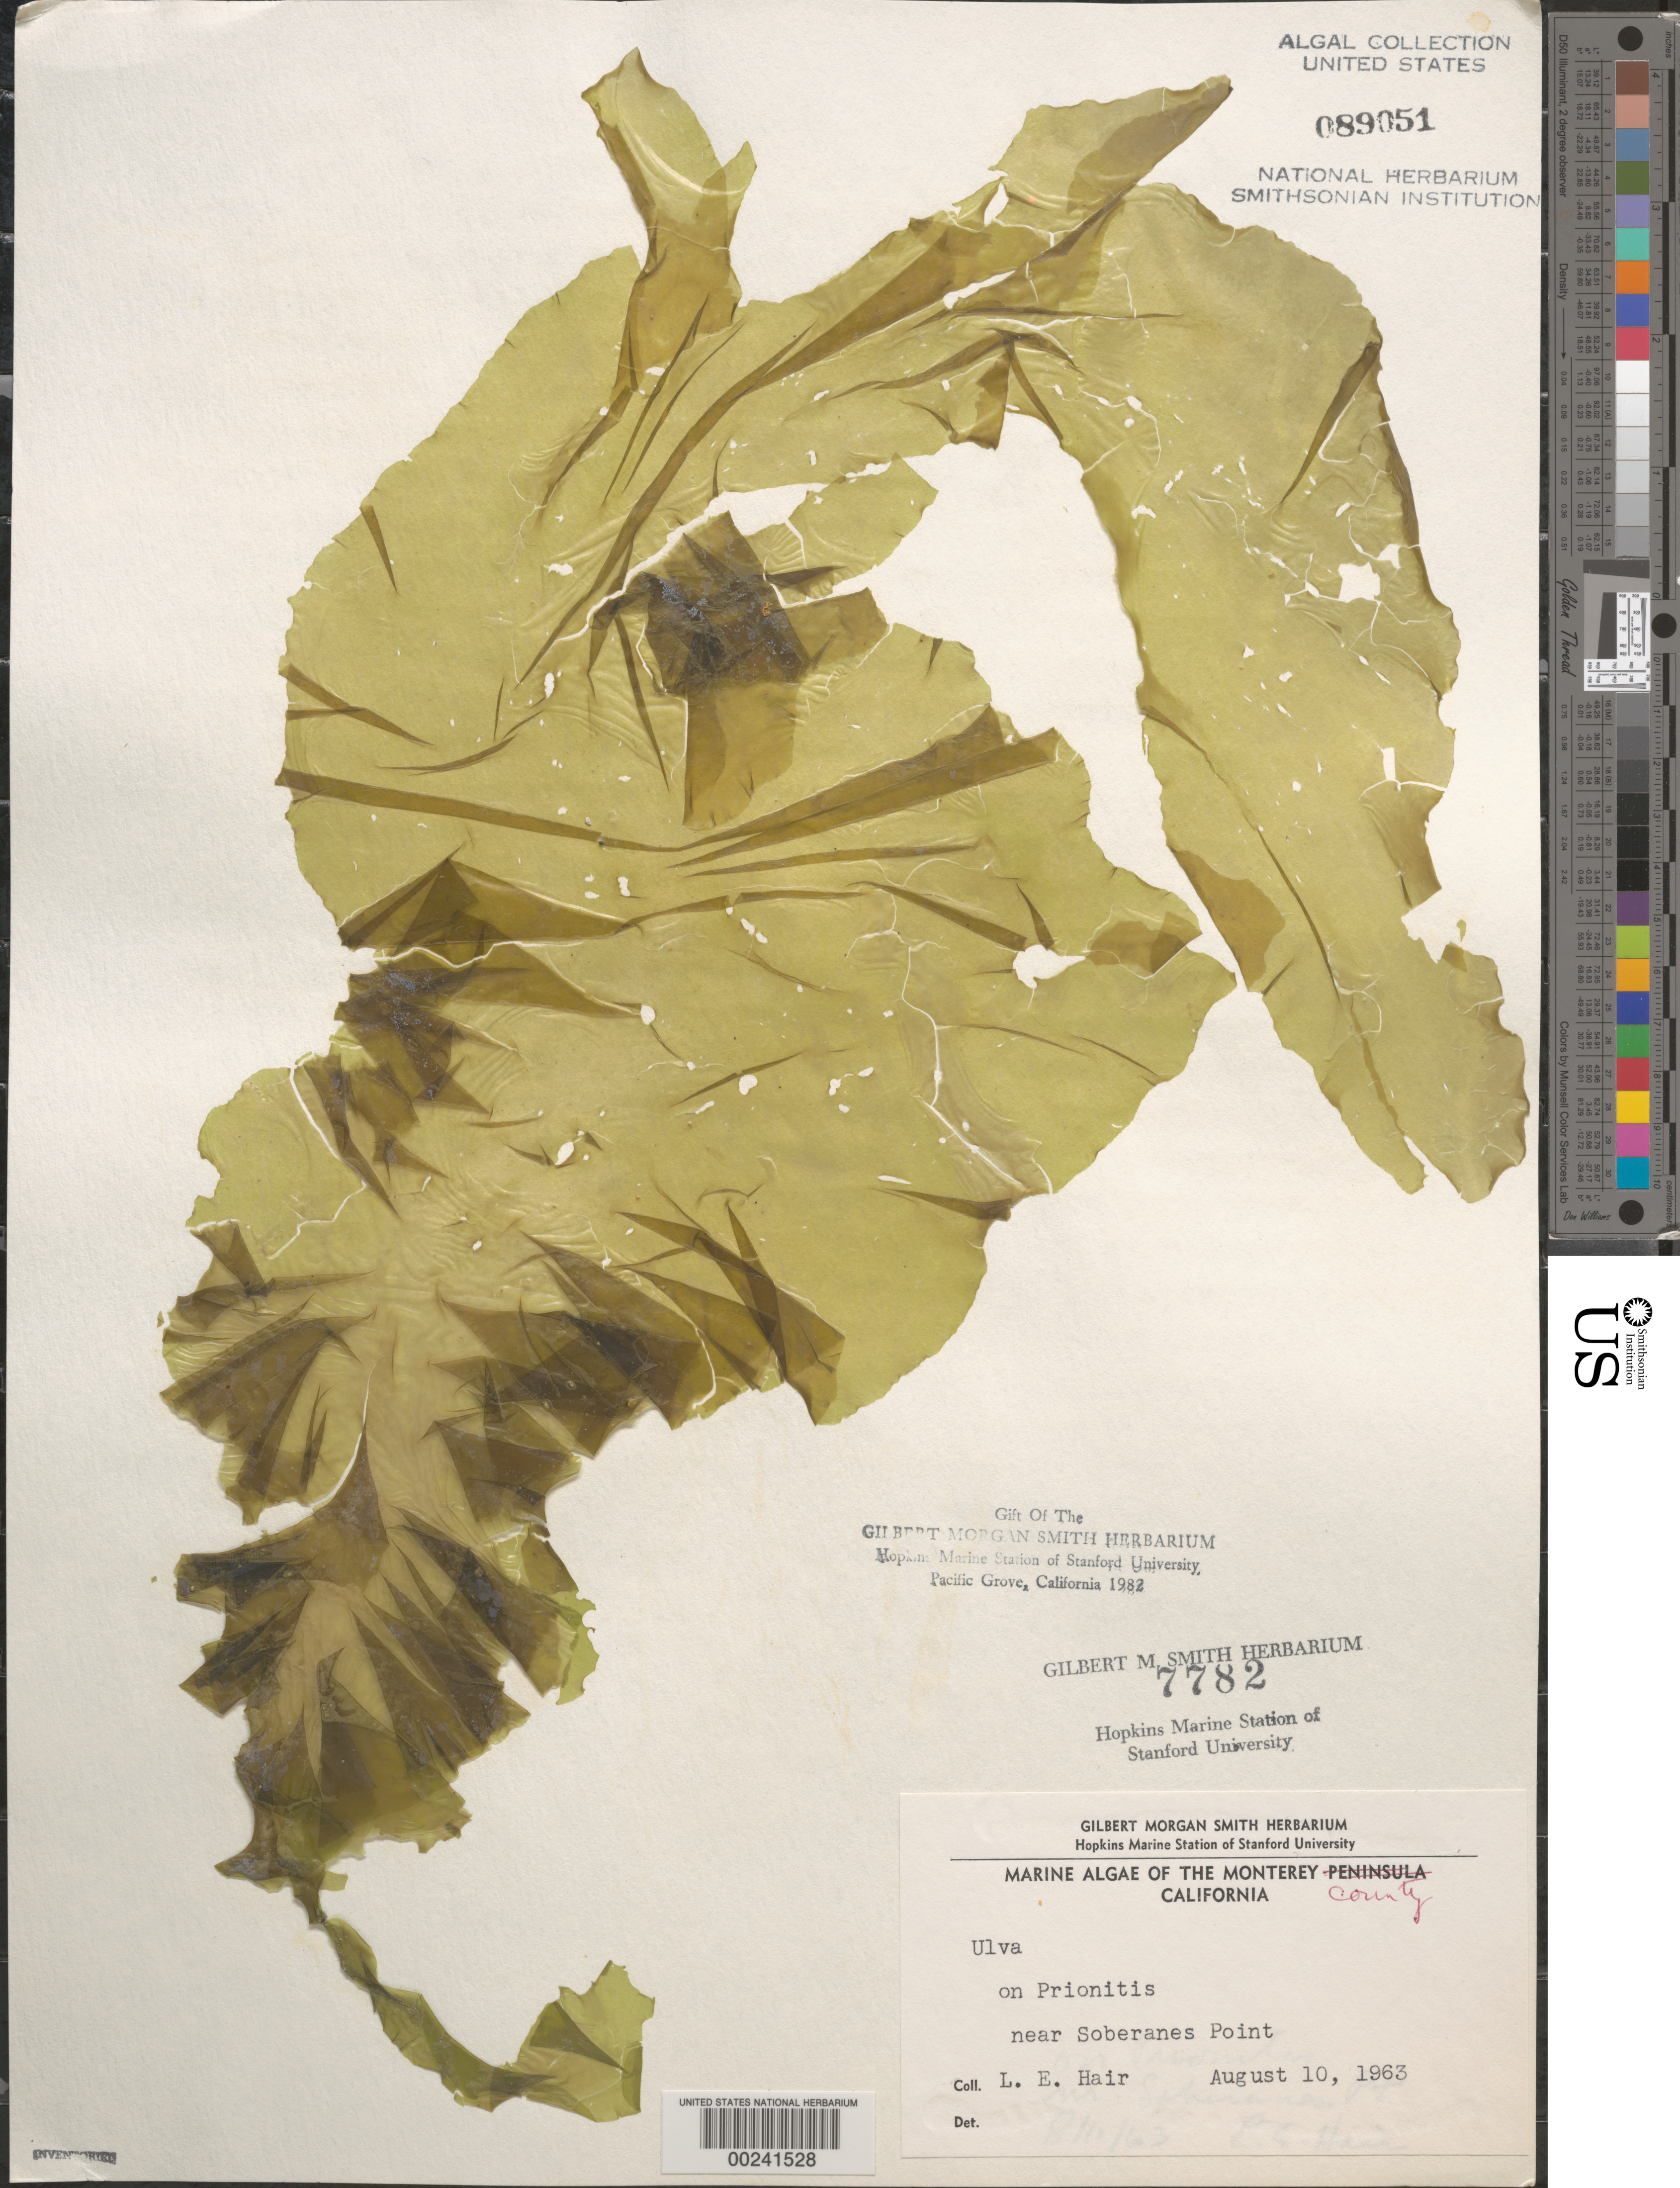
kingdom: Plantae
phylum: Chlorophyta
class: Ulvophyceae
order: Ulvales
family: Ulvaceae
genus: Ulva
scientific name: Ulva sp.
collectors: L. Hair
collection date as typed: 10 Aug 1963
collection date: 1963-08-10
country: United States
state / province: California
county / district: Monterey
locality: Near Soberanes Point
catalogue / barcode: US 89051